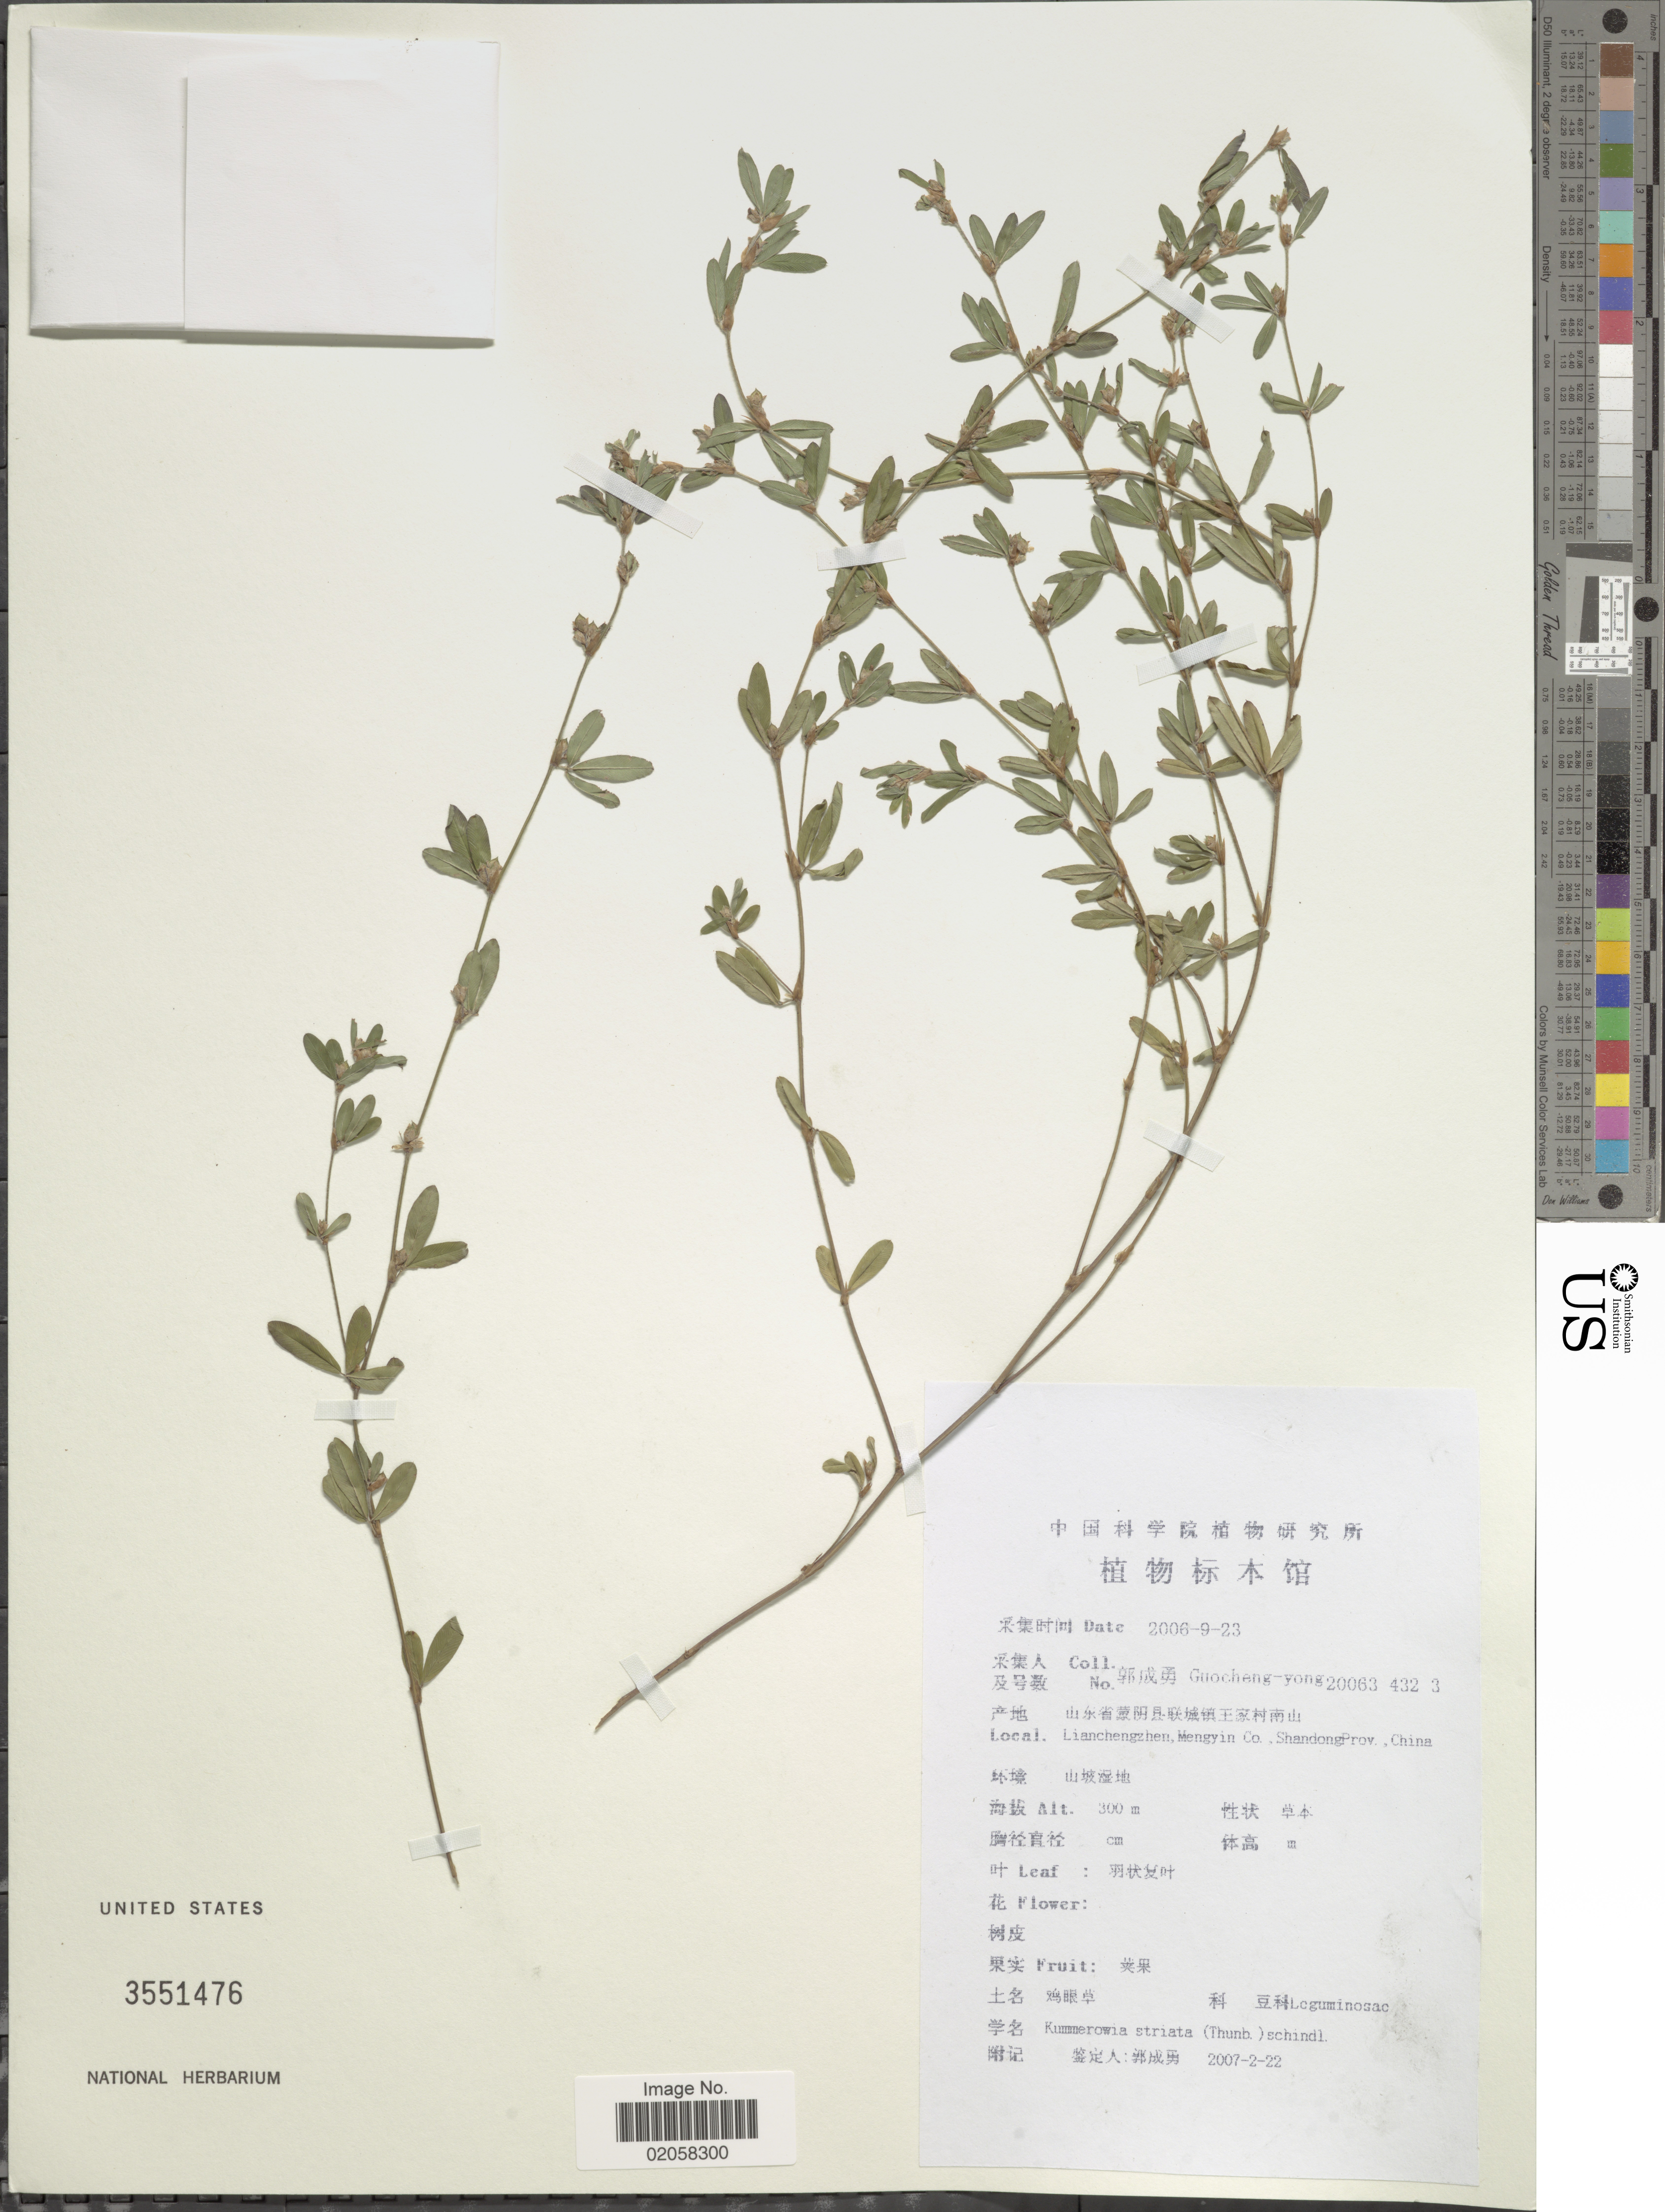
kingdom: Plantae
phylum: Tracheophyta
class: Magnoliopsida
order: Fabales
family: Fabaceae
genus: Kummerowia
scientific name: Kummerowia striata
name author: (Thunb.) Schindl.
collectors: Guo cheng-yong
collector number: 200634323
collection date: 2006-09-23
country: China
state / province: Shandong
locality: Lianchengzhen, Mengyin Co.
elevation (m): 300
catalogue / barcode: US 3551476